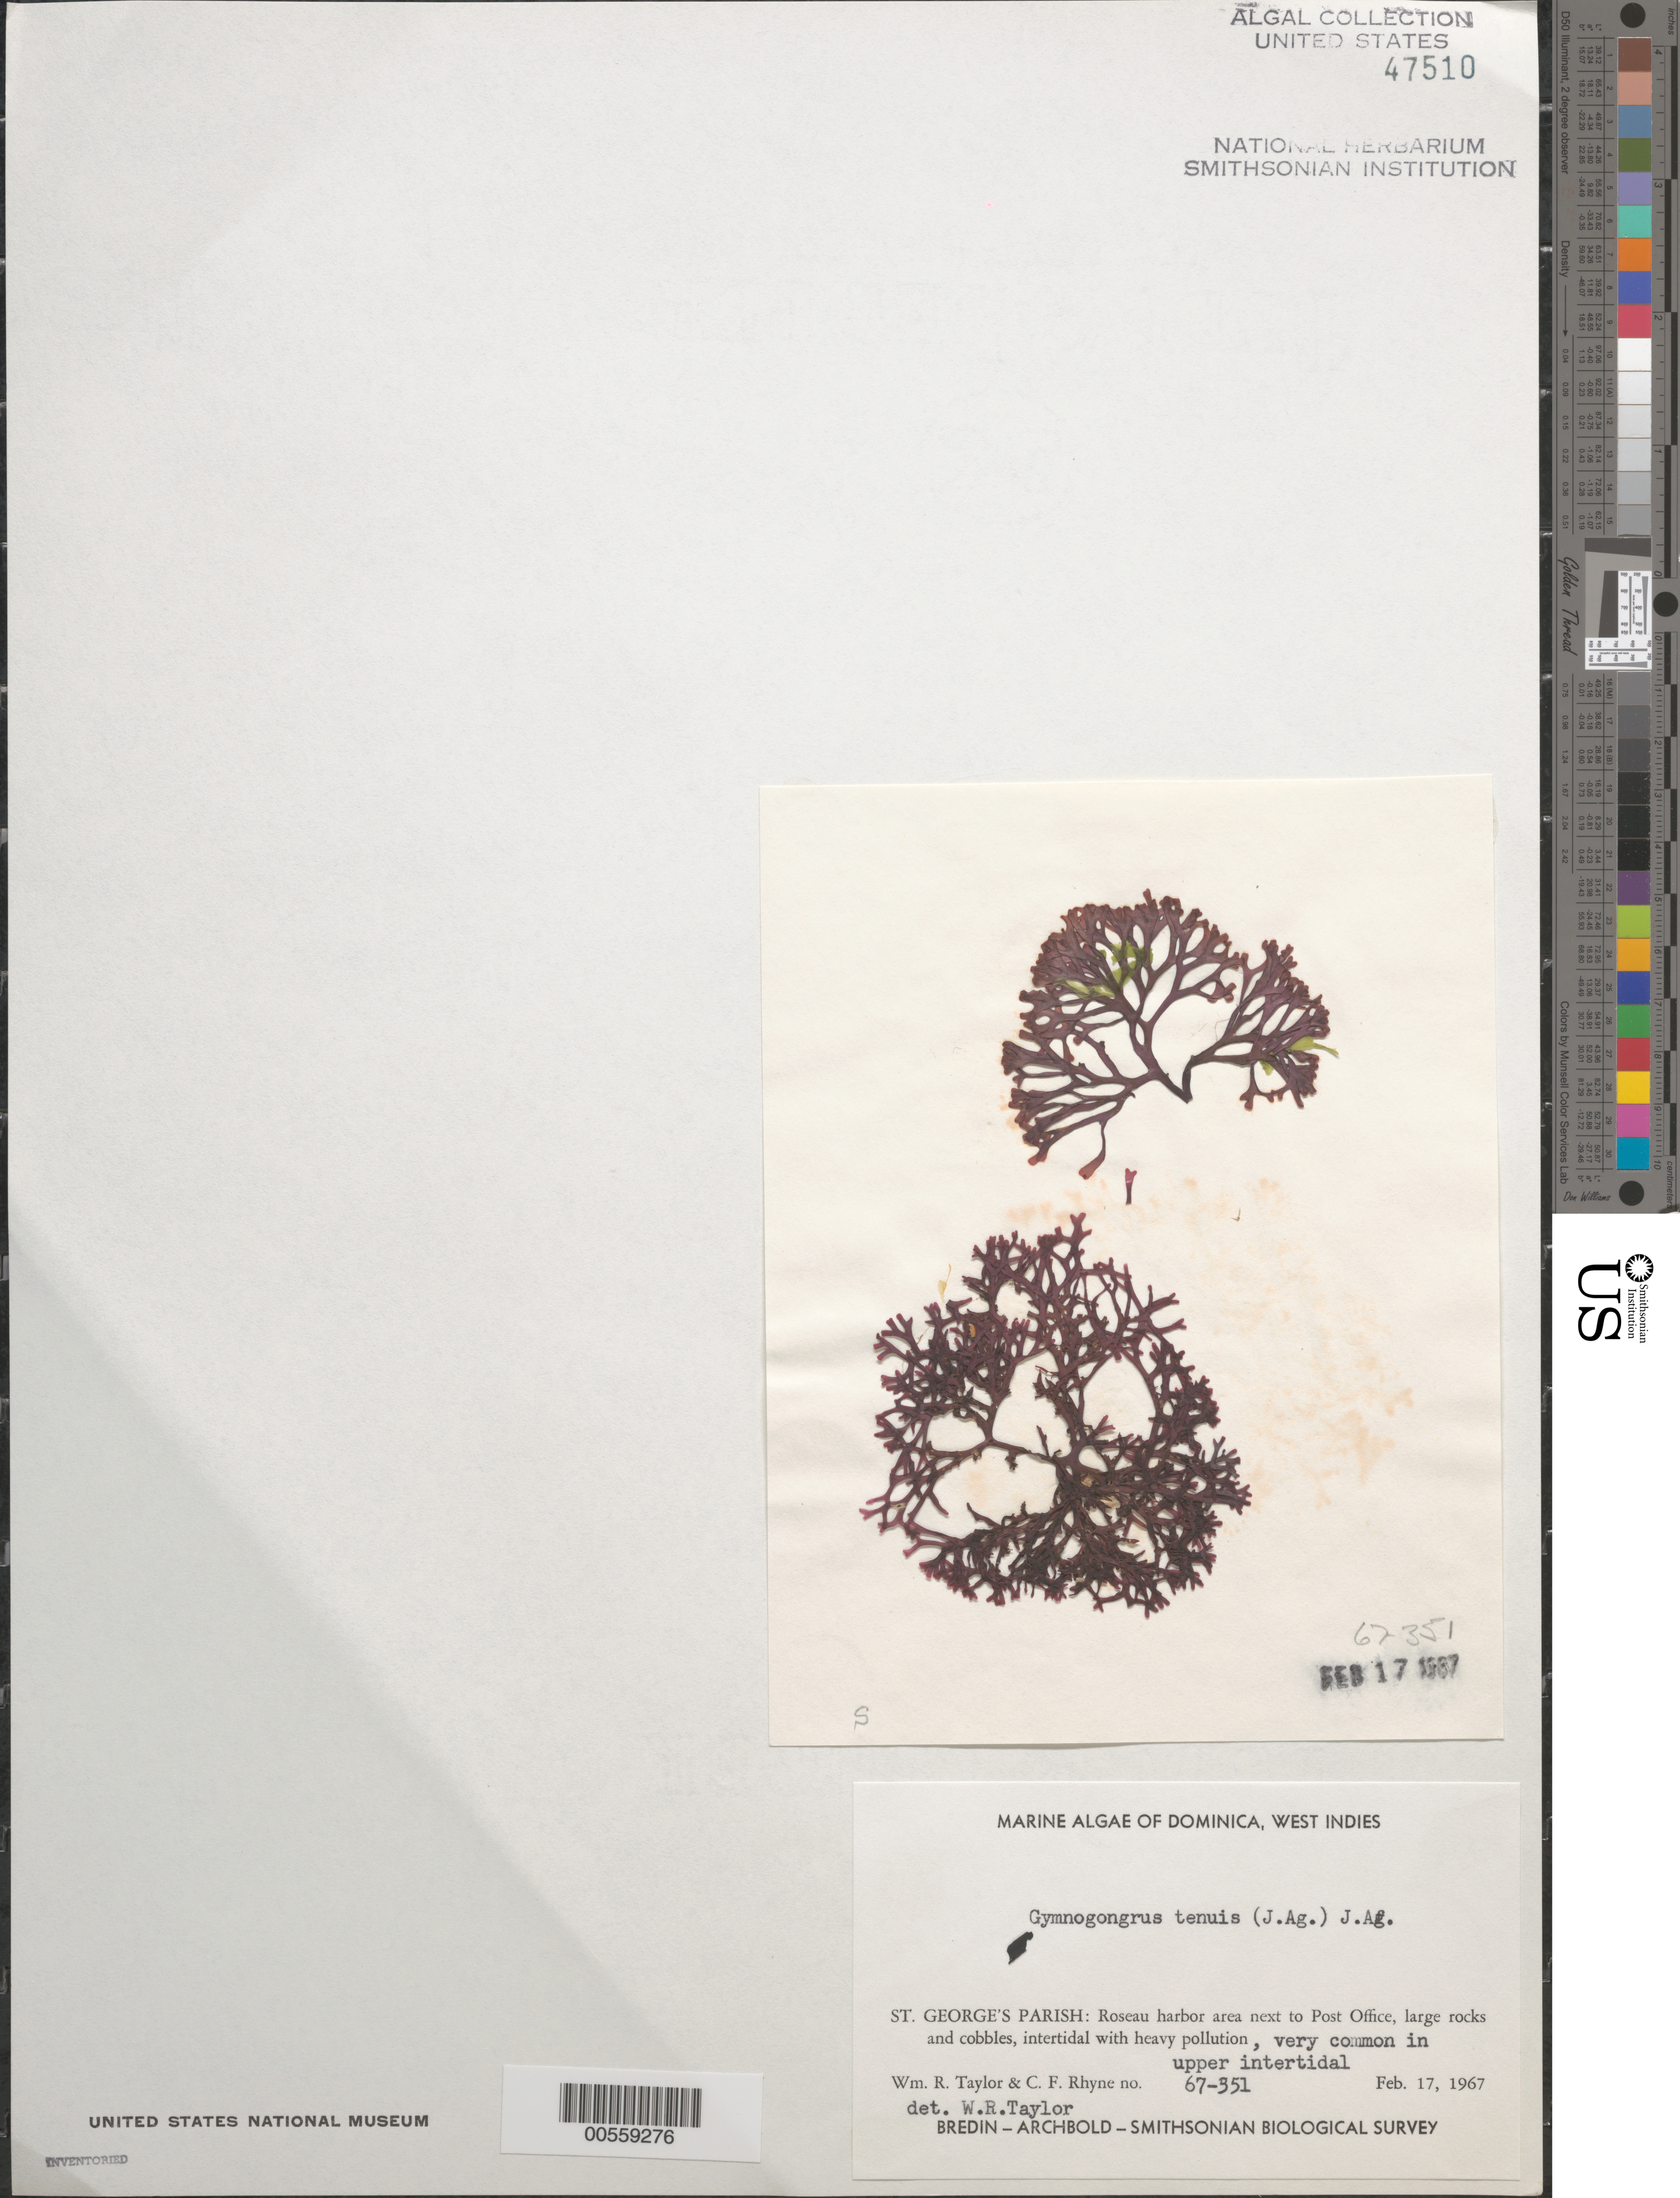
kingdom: Plantae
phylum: Rhodophyta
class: Florideophyceae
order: Gigartinales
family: Phyllophoraceae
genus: Gymnogongrus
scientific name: Gymnogongrus tenuis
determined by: Taylor, William R.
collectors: W. R. Taylor & C. Rhyne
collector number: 67-351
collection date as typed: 17 Feb 1967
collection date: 1967-02-17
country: Dominica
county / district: St. George's Parish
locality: Roseau harbor area next to post office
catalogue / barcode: US 47510